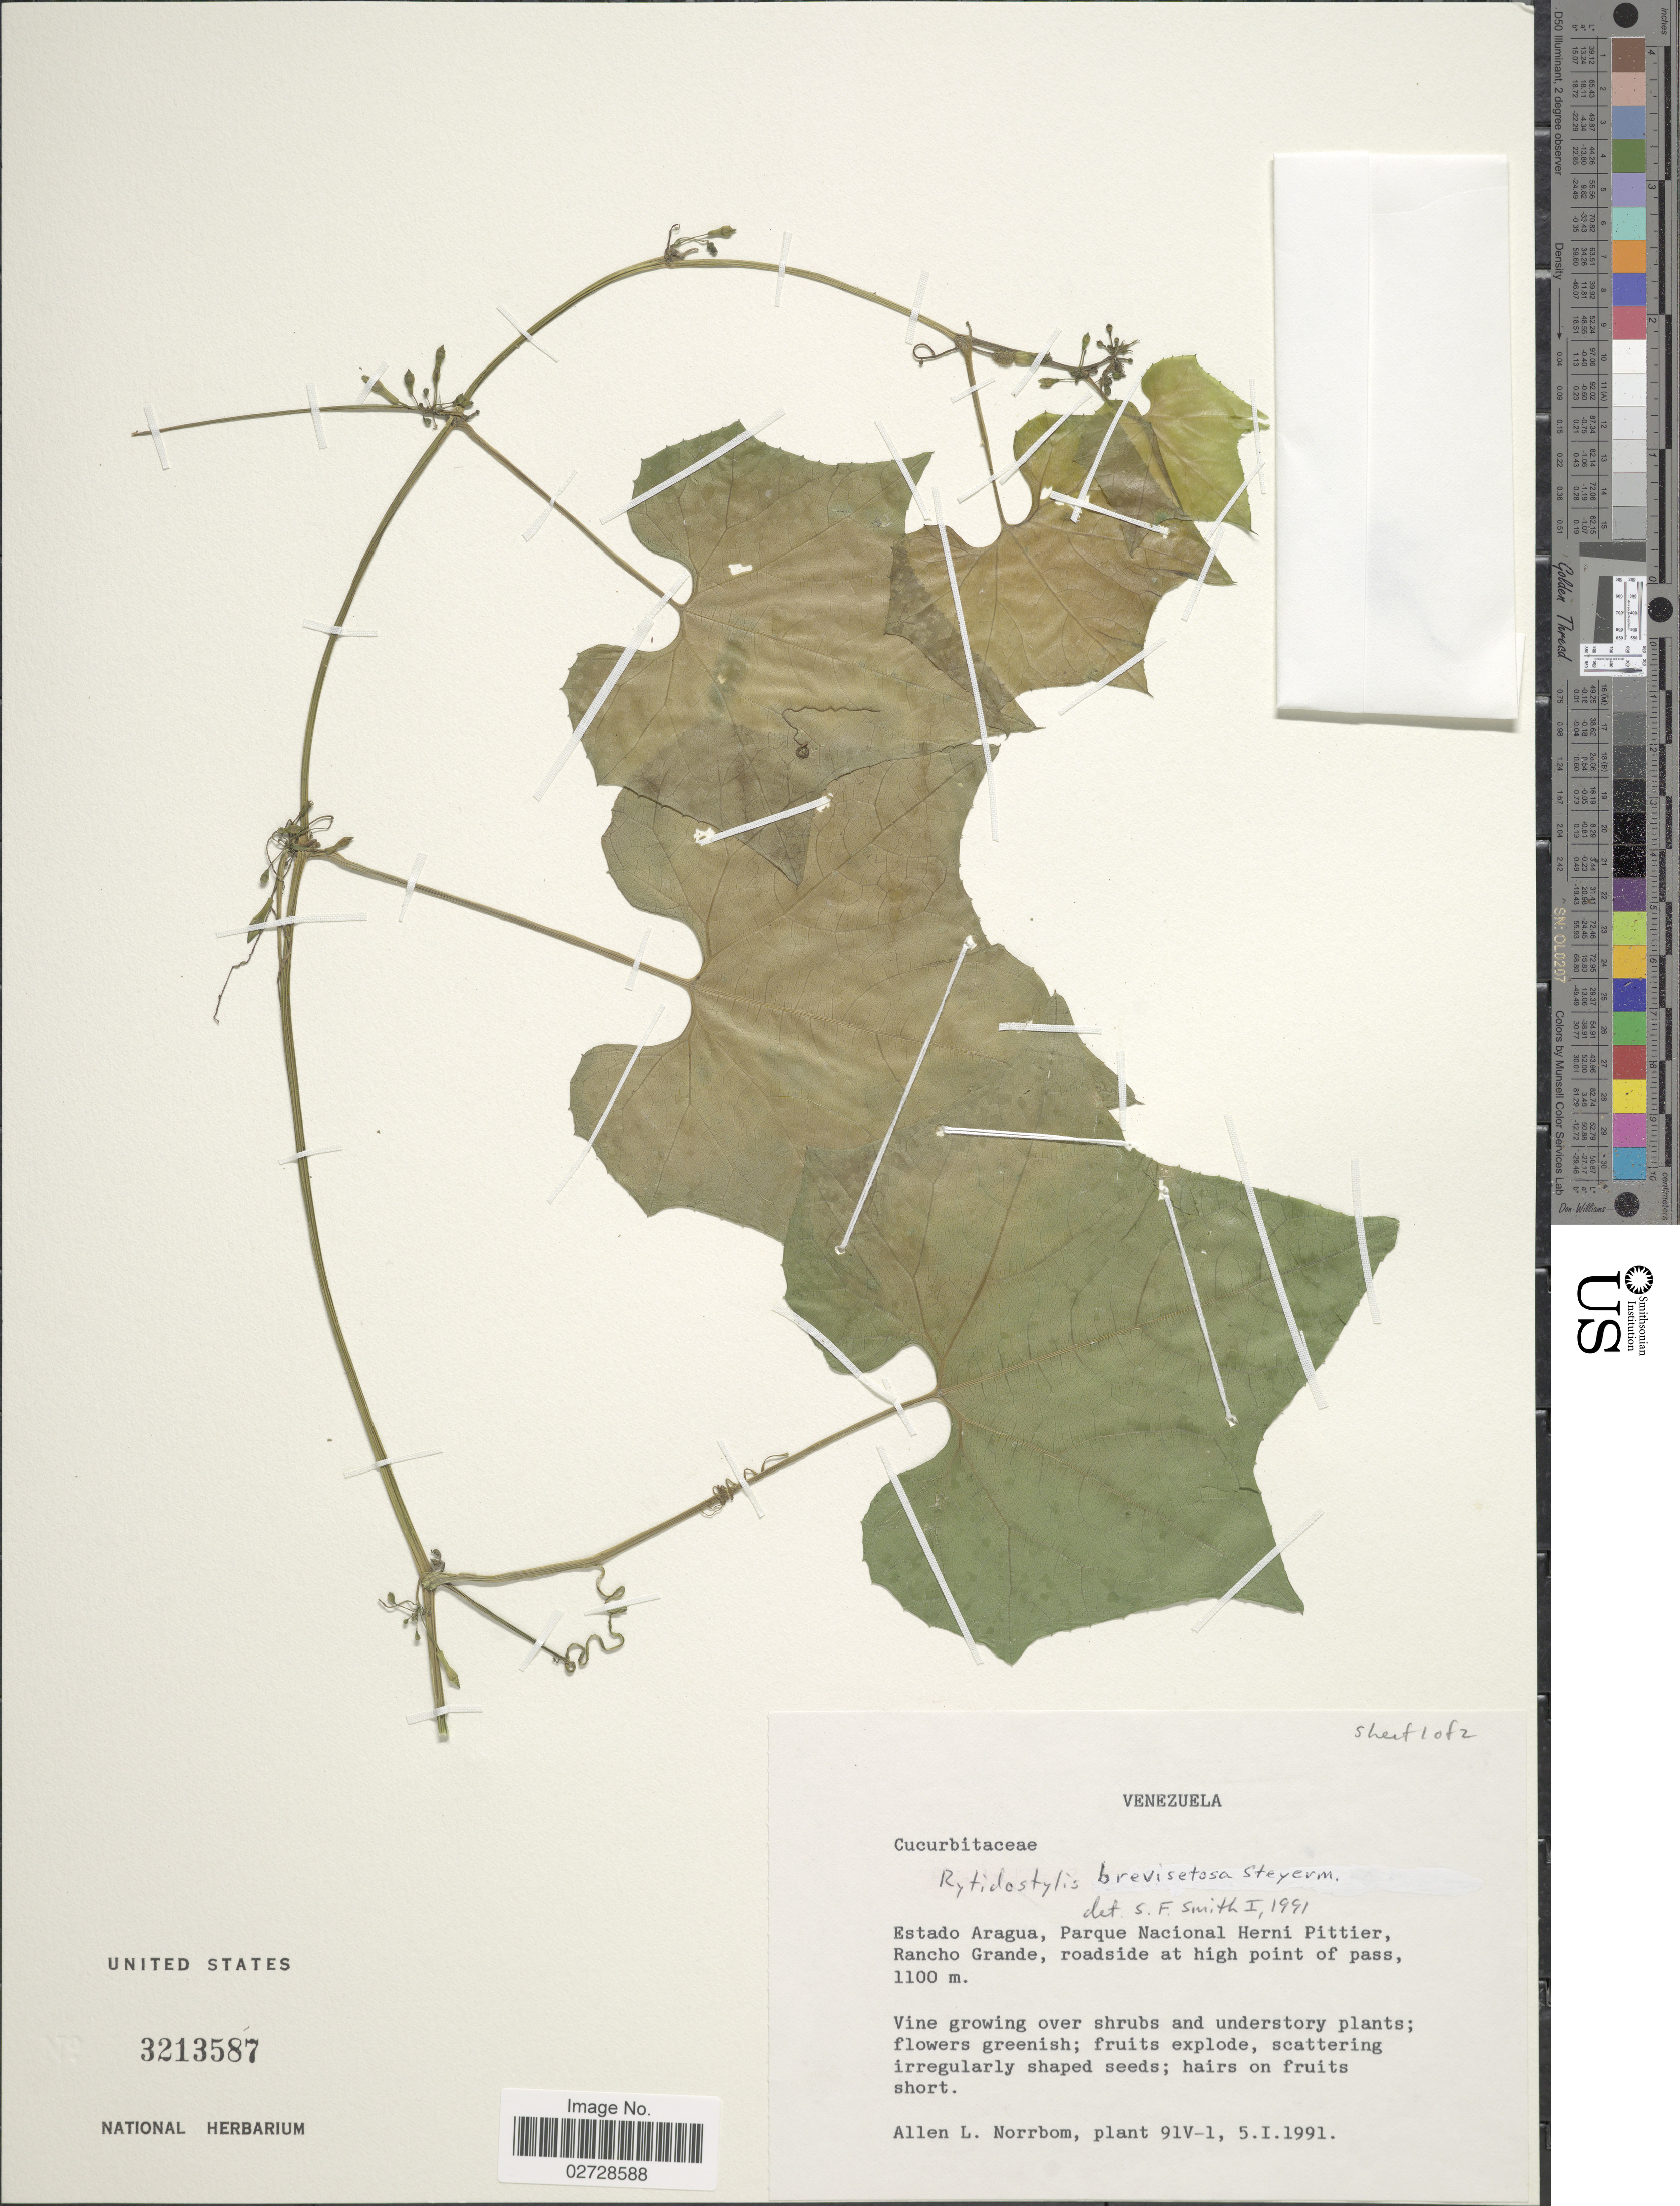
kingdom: Plantae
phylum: Tracheophyta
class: Magnoliopsida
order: Cucurbitales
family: Cucurbitaceae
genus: Cyclanthera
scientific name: Cyclanthera brevisetosa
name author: (Steyerm.) H. Schaef. & S.S. Renner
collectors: A. L. Norrbom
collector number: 91V-1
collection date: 1991-01-05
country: Venezuela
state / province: Aragua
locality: Parque Nacional Henri Pittier, Rancho Grande, roadside at high point of pass.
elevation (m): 1100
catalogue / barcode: US 3213587